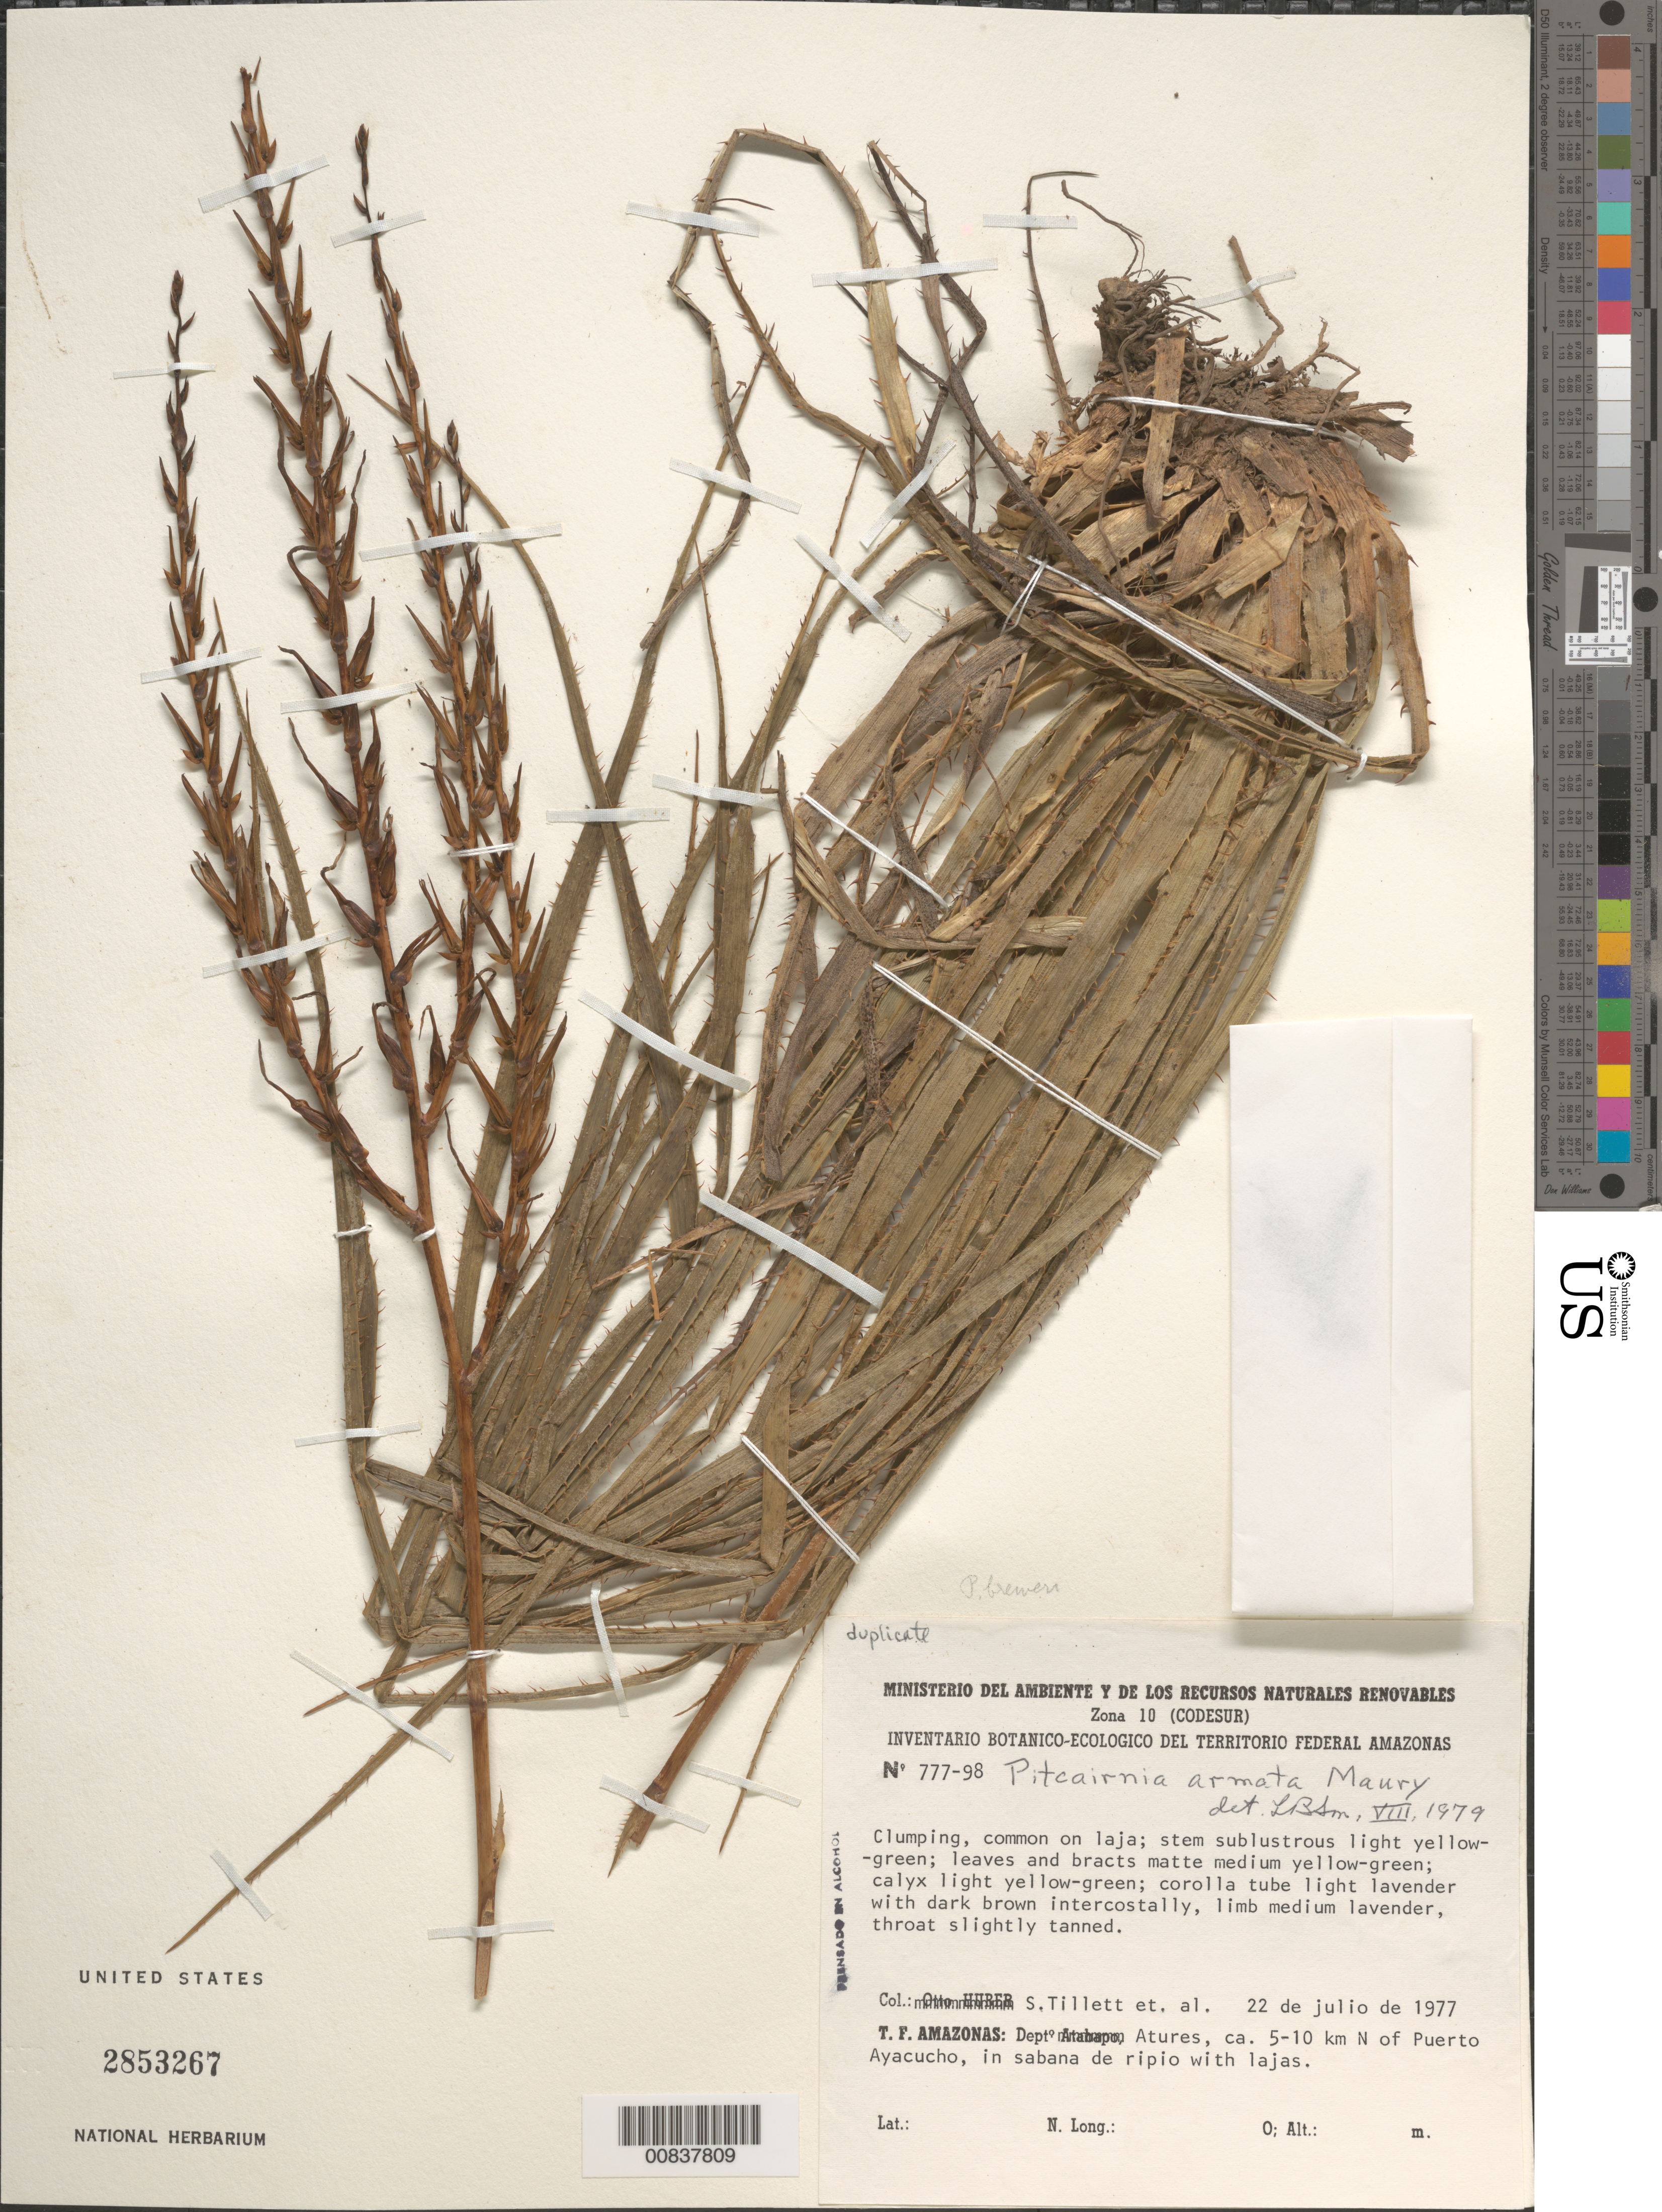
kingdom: Plantae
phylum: Tracheophyta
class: Liliopsida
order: Poales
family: Bromeliaceae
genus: Pitcairnia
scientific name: Pitcairnia armata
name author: Maury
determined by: Smith, Lyman B., (US), NMNH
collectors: S. S. Tillett et al.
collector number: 777 98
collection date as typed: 22-Jul-77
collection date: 1977-07-22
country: Venezuela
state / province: Amazonas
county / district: Atures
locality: Puerto Ayacucho, ca. 5-10 km N of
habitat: Sabana de ripio con lajas; on laja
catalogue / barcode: US 2853267